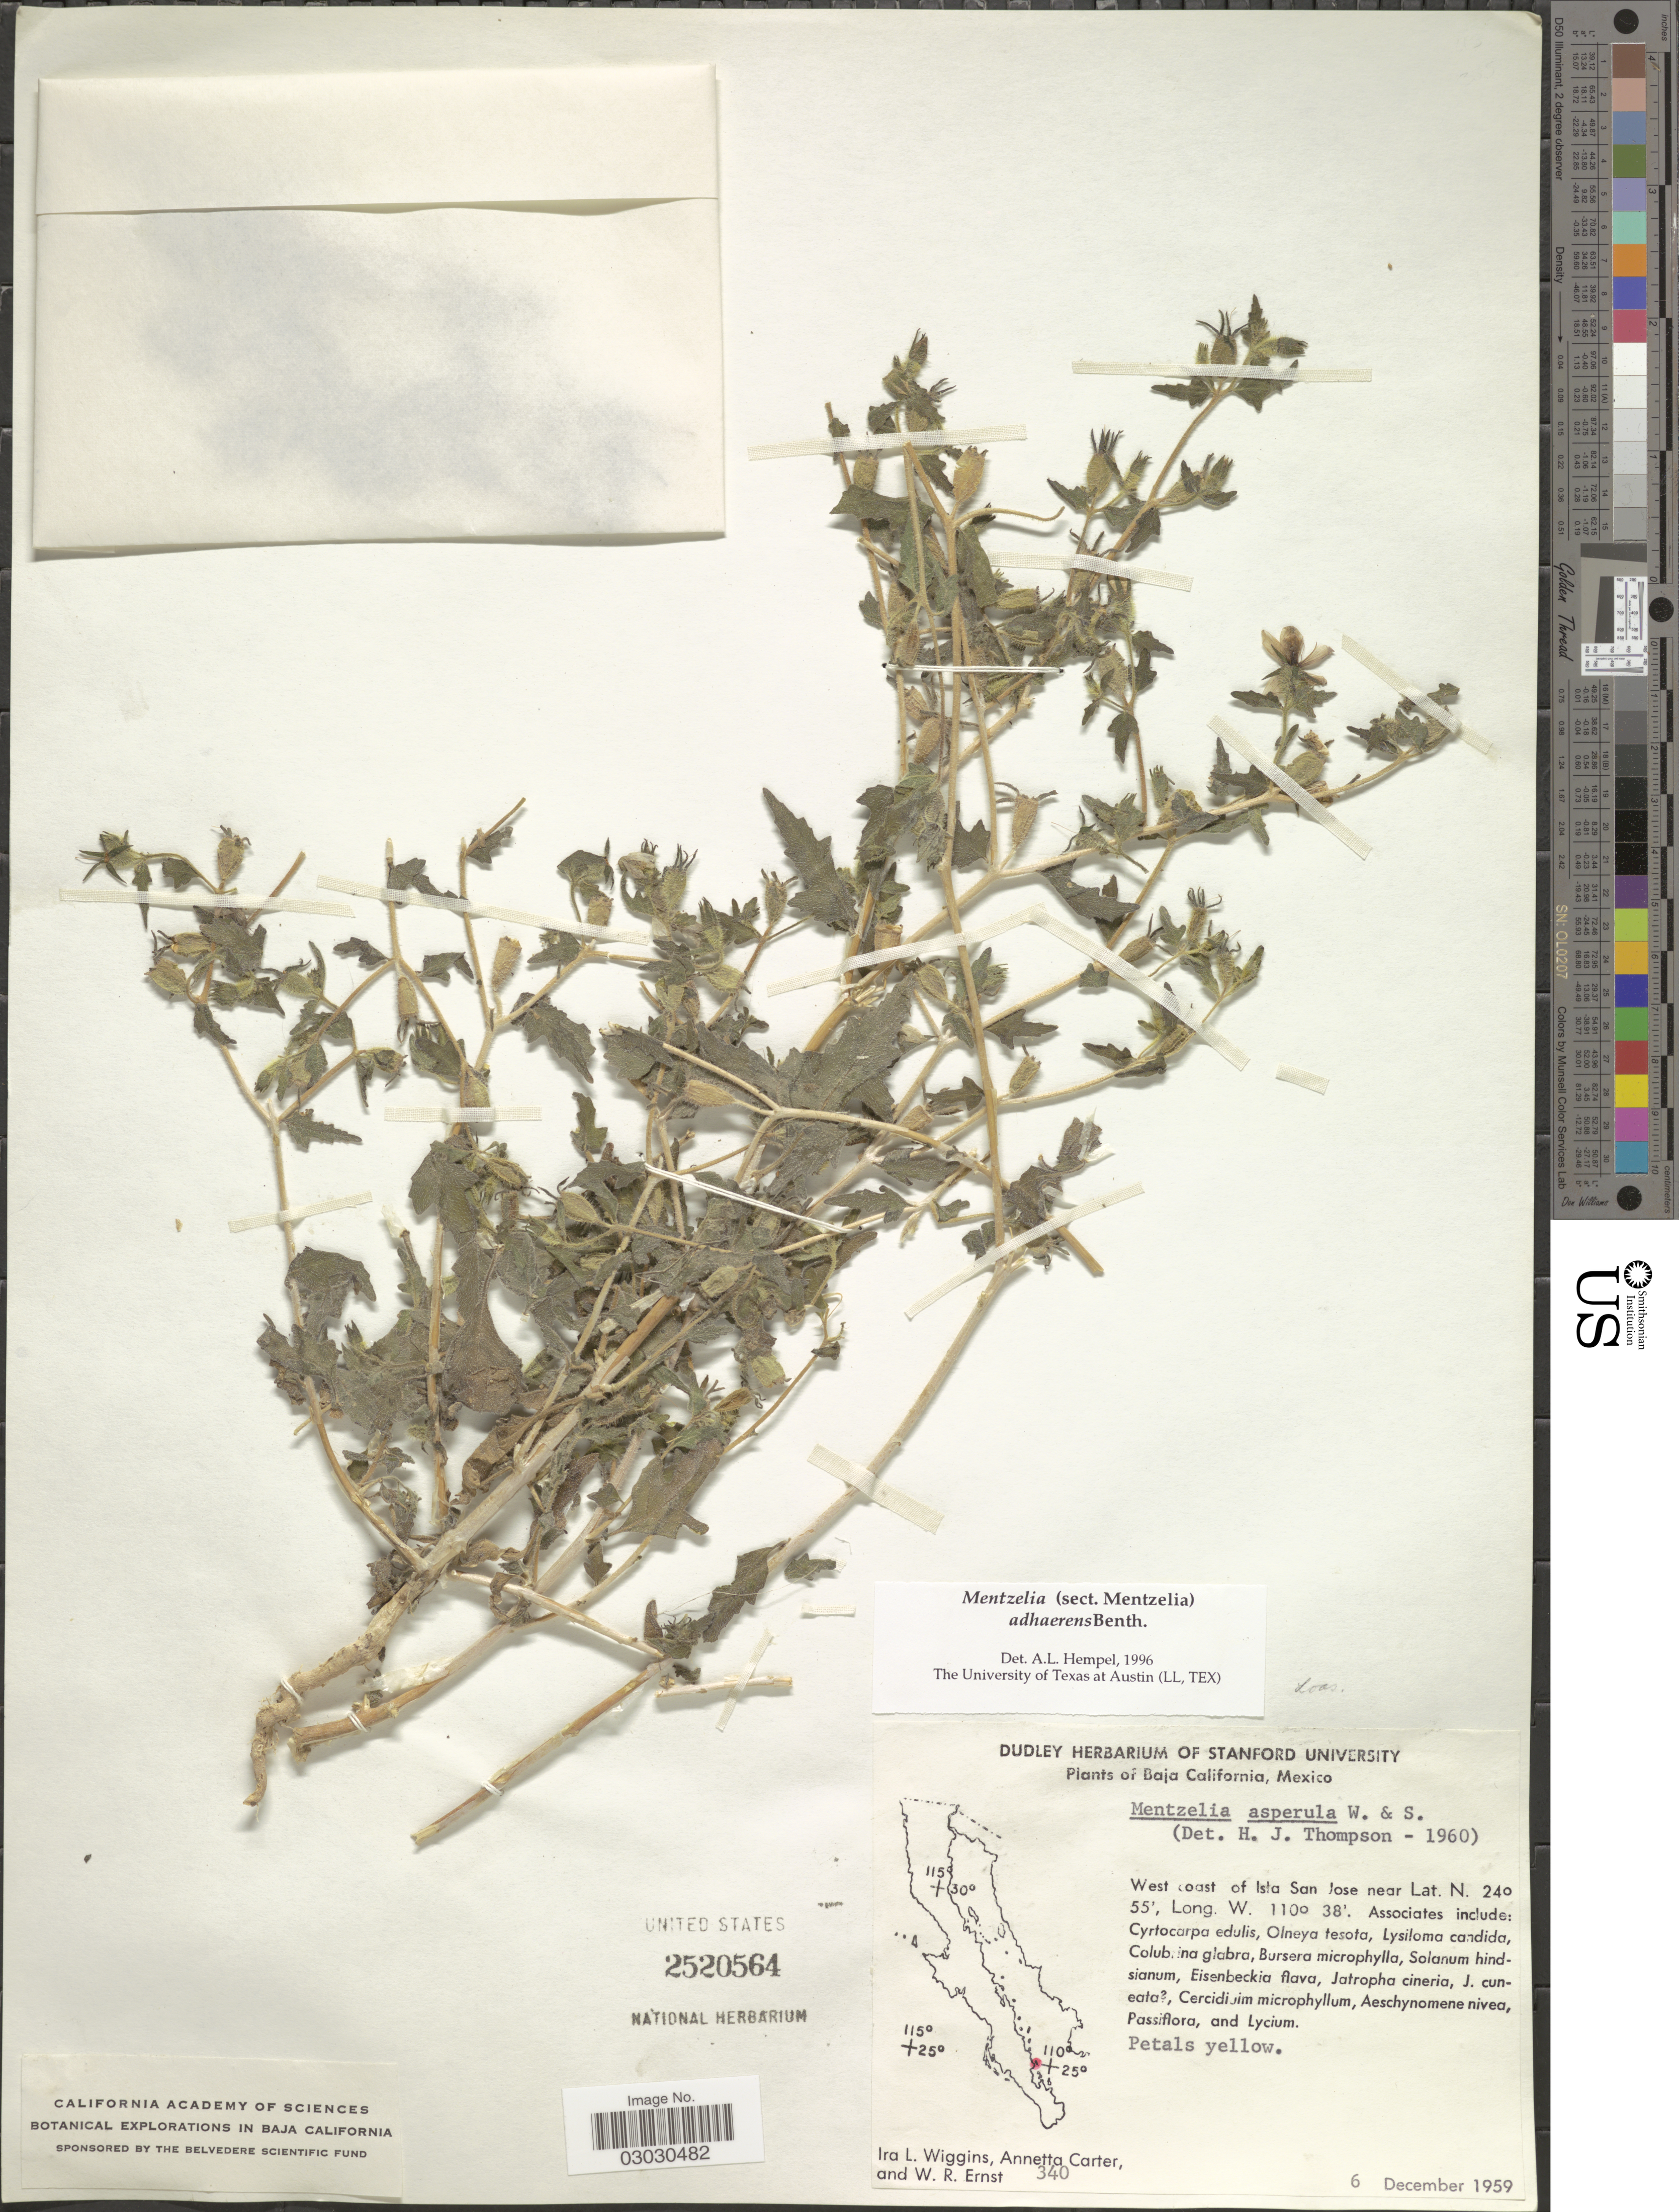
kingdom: Plantae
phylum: Tracheophyta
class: Magnoliopsida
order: Cornales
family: Loasaceae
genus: Mentzelia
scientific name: Mentzelia adhaerens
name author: Benth.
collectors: I. L. Wiggins, A. Carter & W. R. Ernst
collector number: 340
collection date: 1959-12-06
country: Mexico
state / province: Baja California Sur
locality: West coast of Isla San Jose.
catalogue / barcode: US 2520564